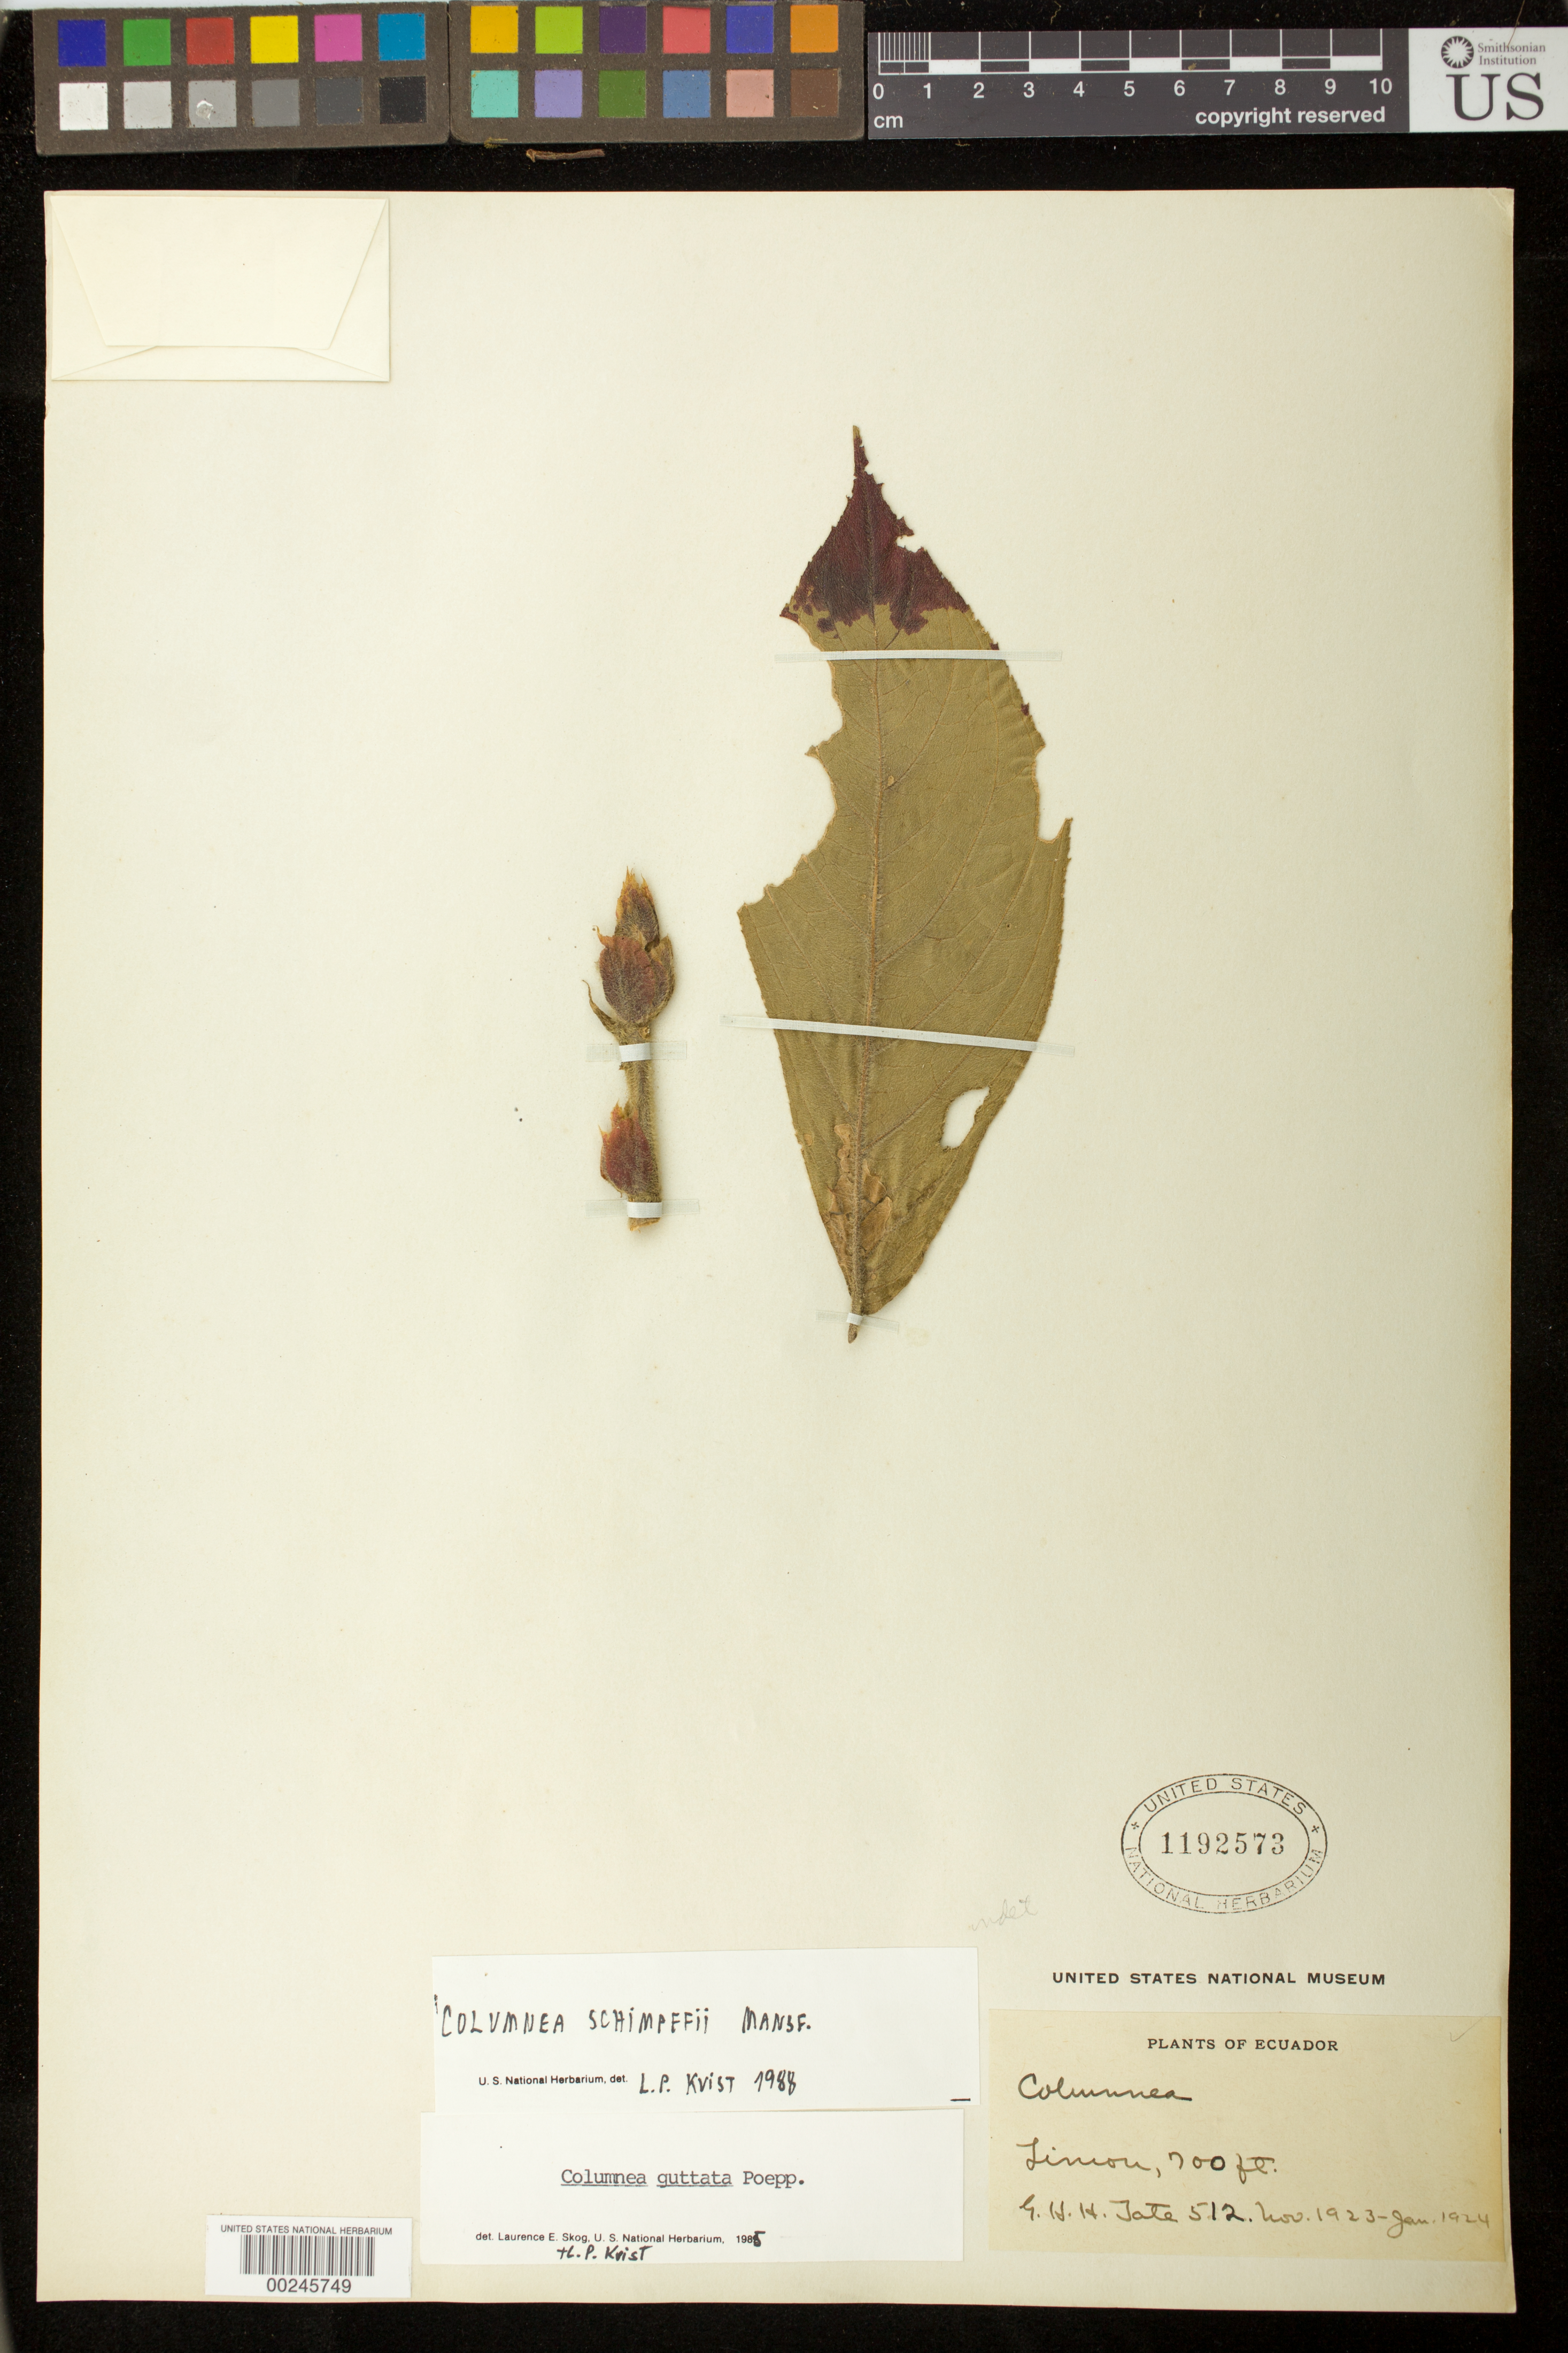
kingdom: Plantae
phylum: Tracheophyta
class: Magnoliopsida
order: Lamiales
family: Gesneriaceae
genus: Columnea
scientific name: Columnea schimpffii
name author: Mansf.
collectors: G. Tate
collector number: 512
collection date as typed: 1923-24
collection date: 1923/1924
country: Ecuador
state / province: Guayas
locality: Limon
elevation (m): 213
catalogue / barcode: US 1192573